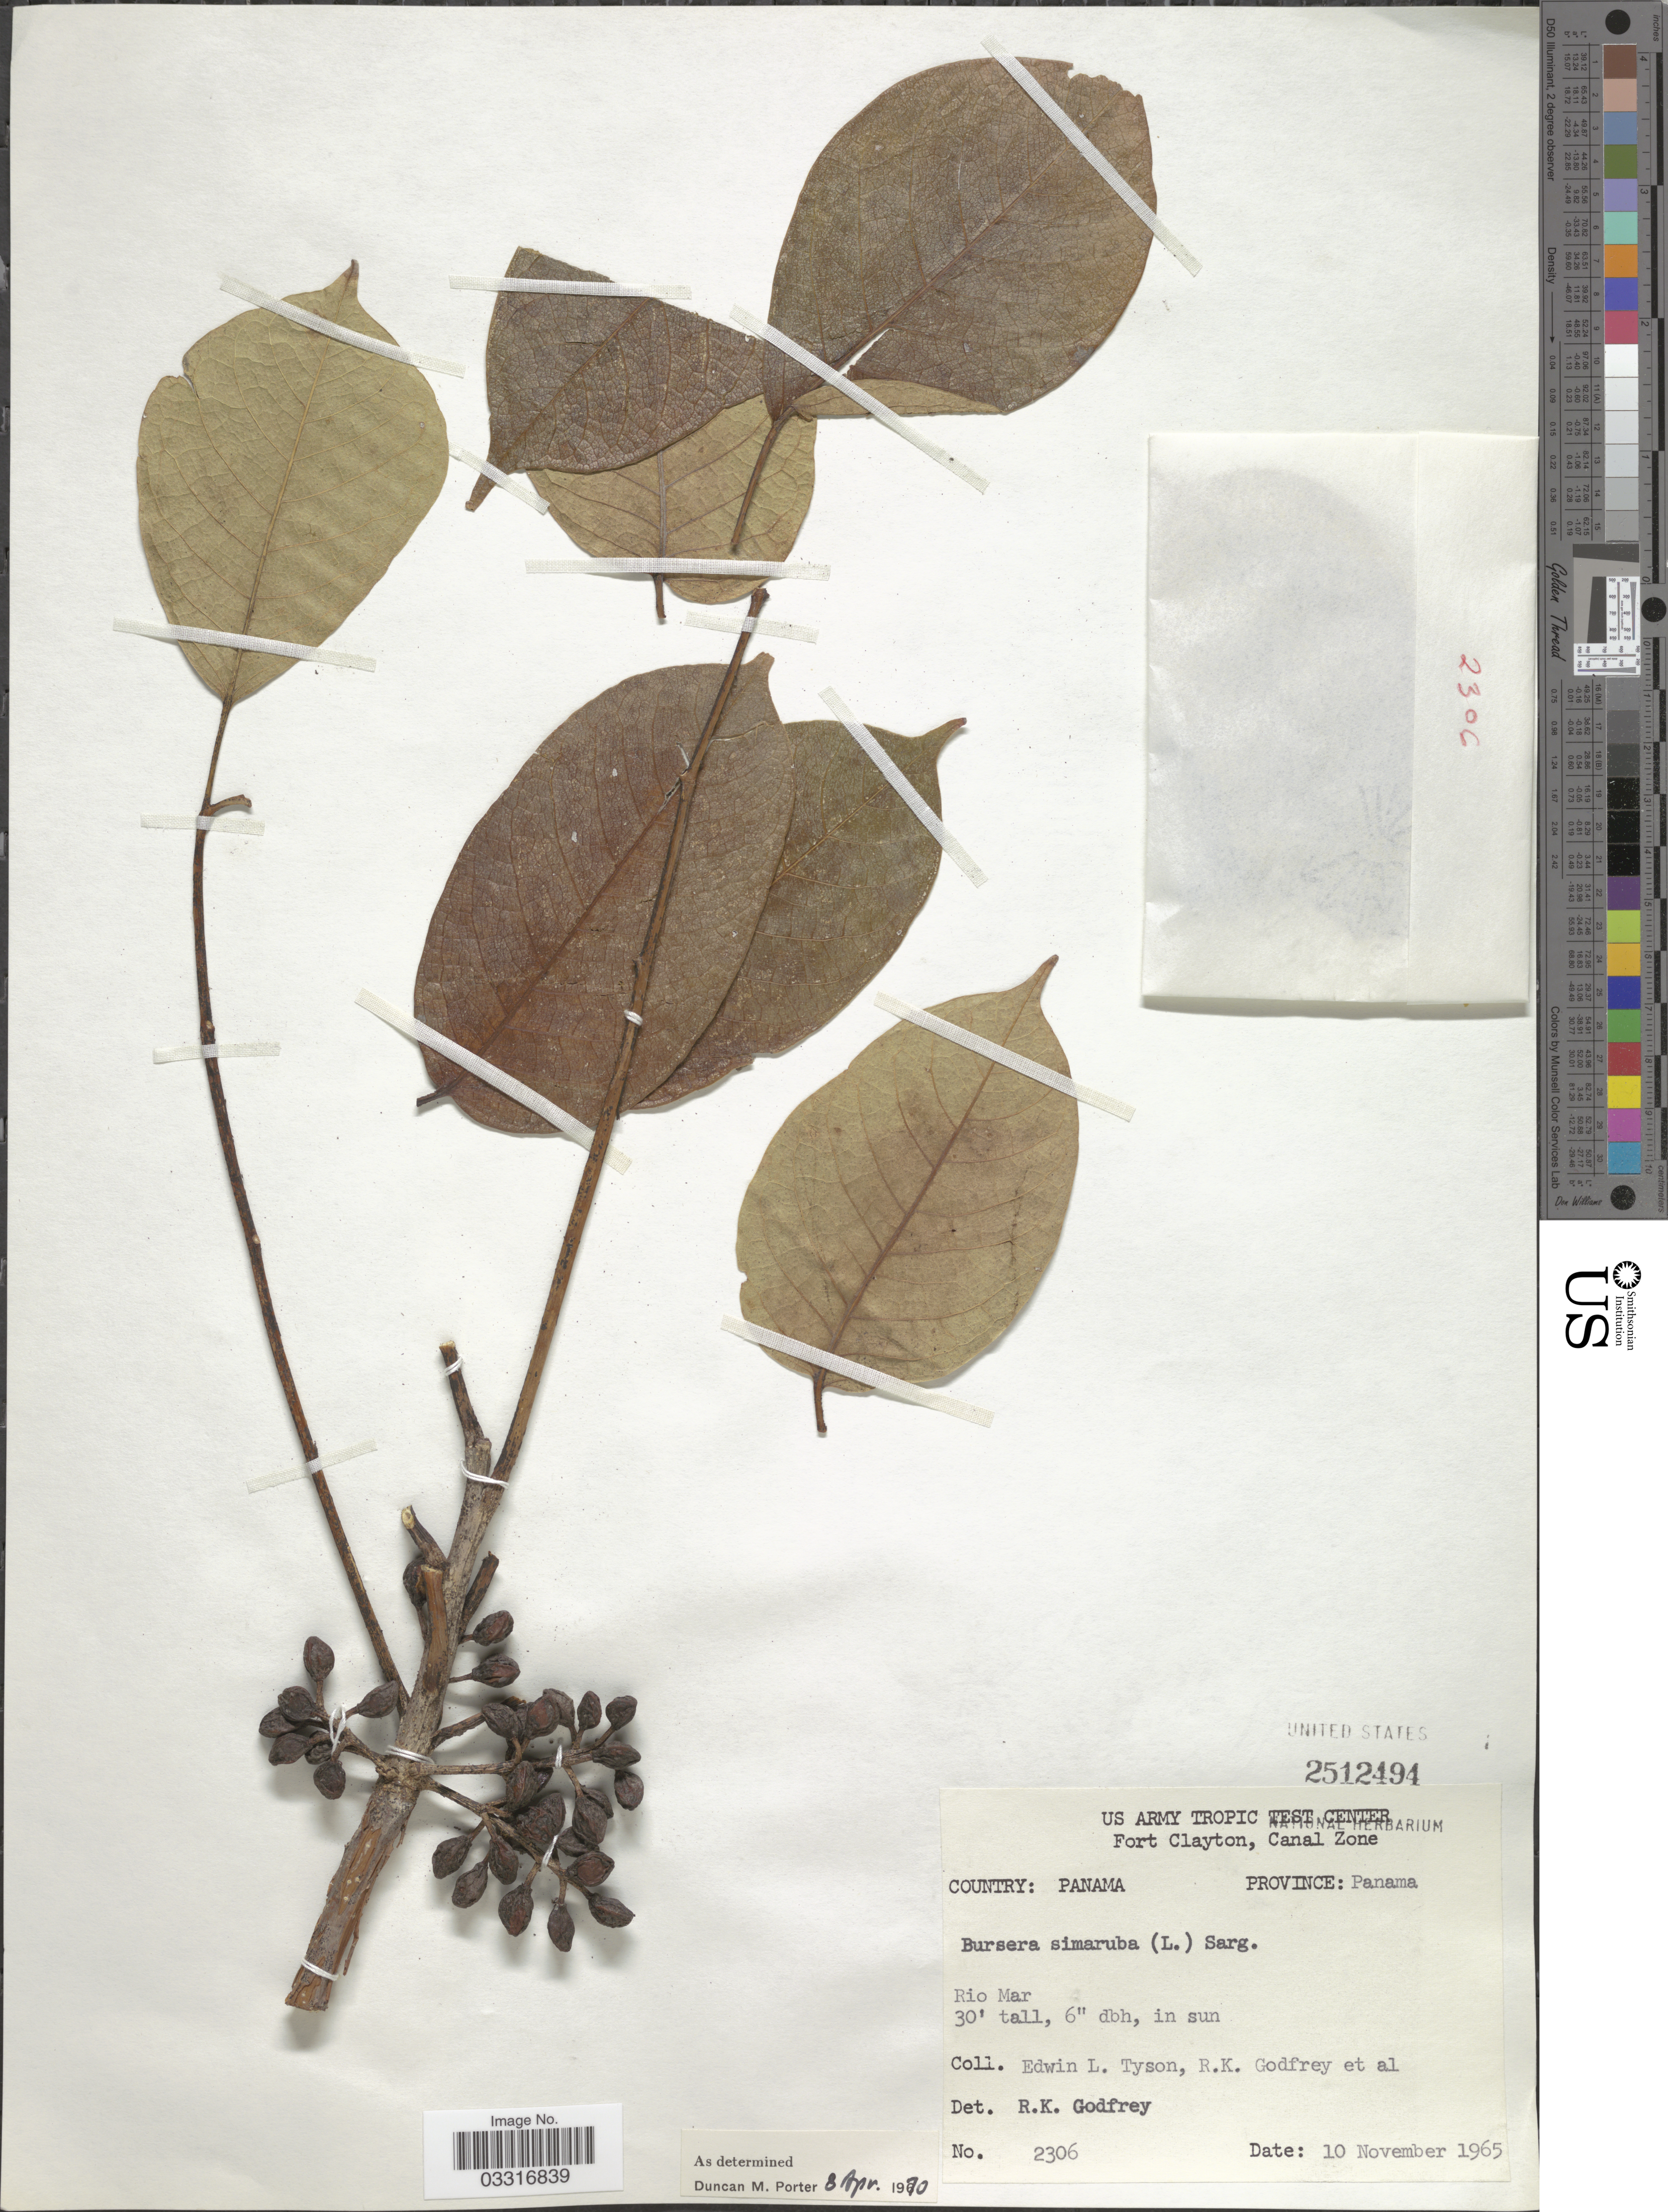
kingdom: Plantae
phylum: Tracheophyta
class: Magnoliopsida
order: Sapindales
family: Burseraceae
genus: Bursera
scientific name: Bursera simaruba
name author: (L.) Sarg.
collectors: E. L. Tyson, R. K. Godfrey & et al.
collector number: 2306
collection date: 1965-11-10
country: Panama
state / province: Panamá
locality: Country: Panama, Canal Zone.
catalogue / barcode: US 2512494